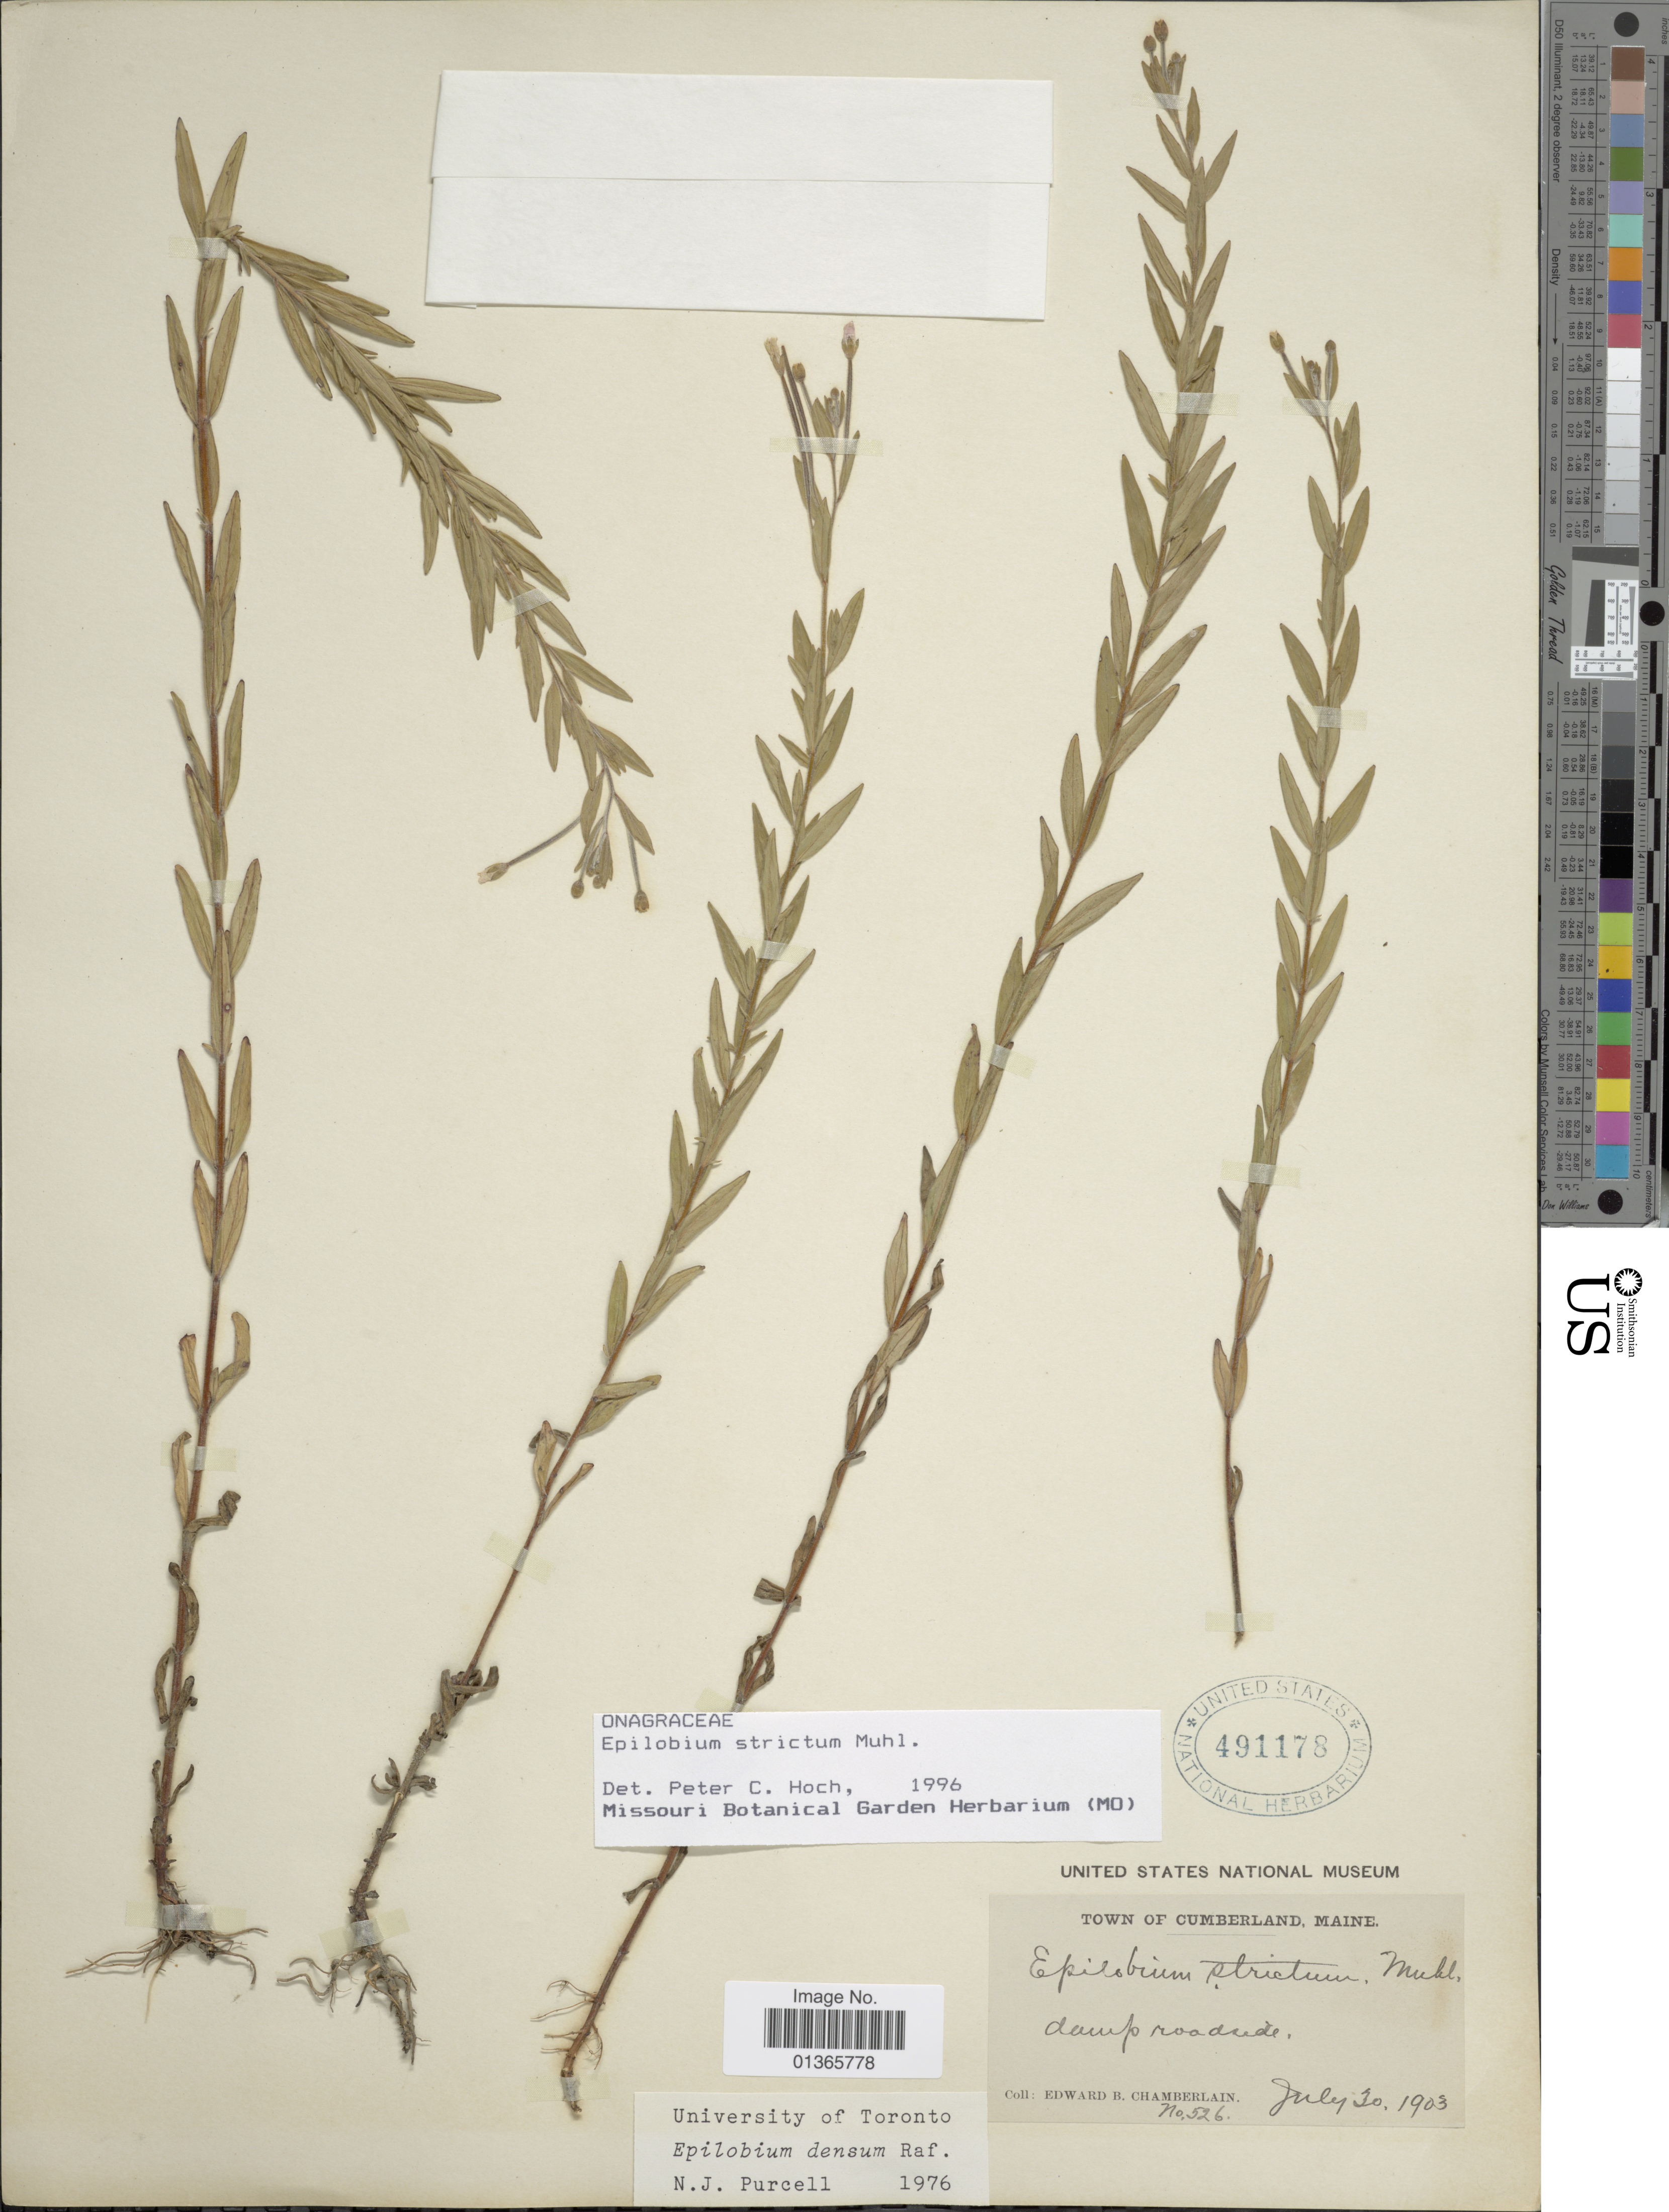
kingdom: Plantae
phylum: Tracheophyta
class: Magnoliopsida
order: Myrtales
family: Onagraceae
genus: Epilobium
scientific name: Epilobium strictum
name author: Muhl.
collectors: E. Chamberlain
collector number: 526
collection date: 1903-07-30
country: United States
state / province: Maine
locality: Town of Cumberland.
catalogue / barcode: US 491178